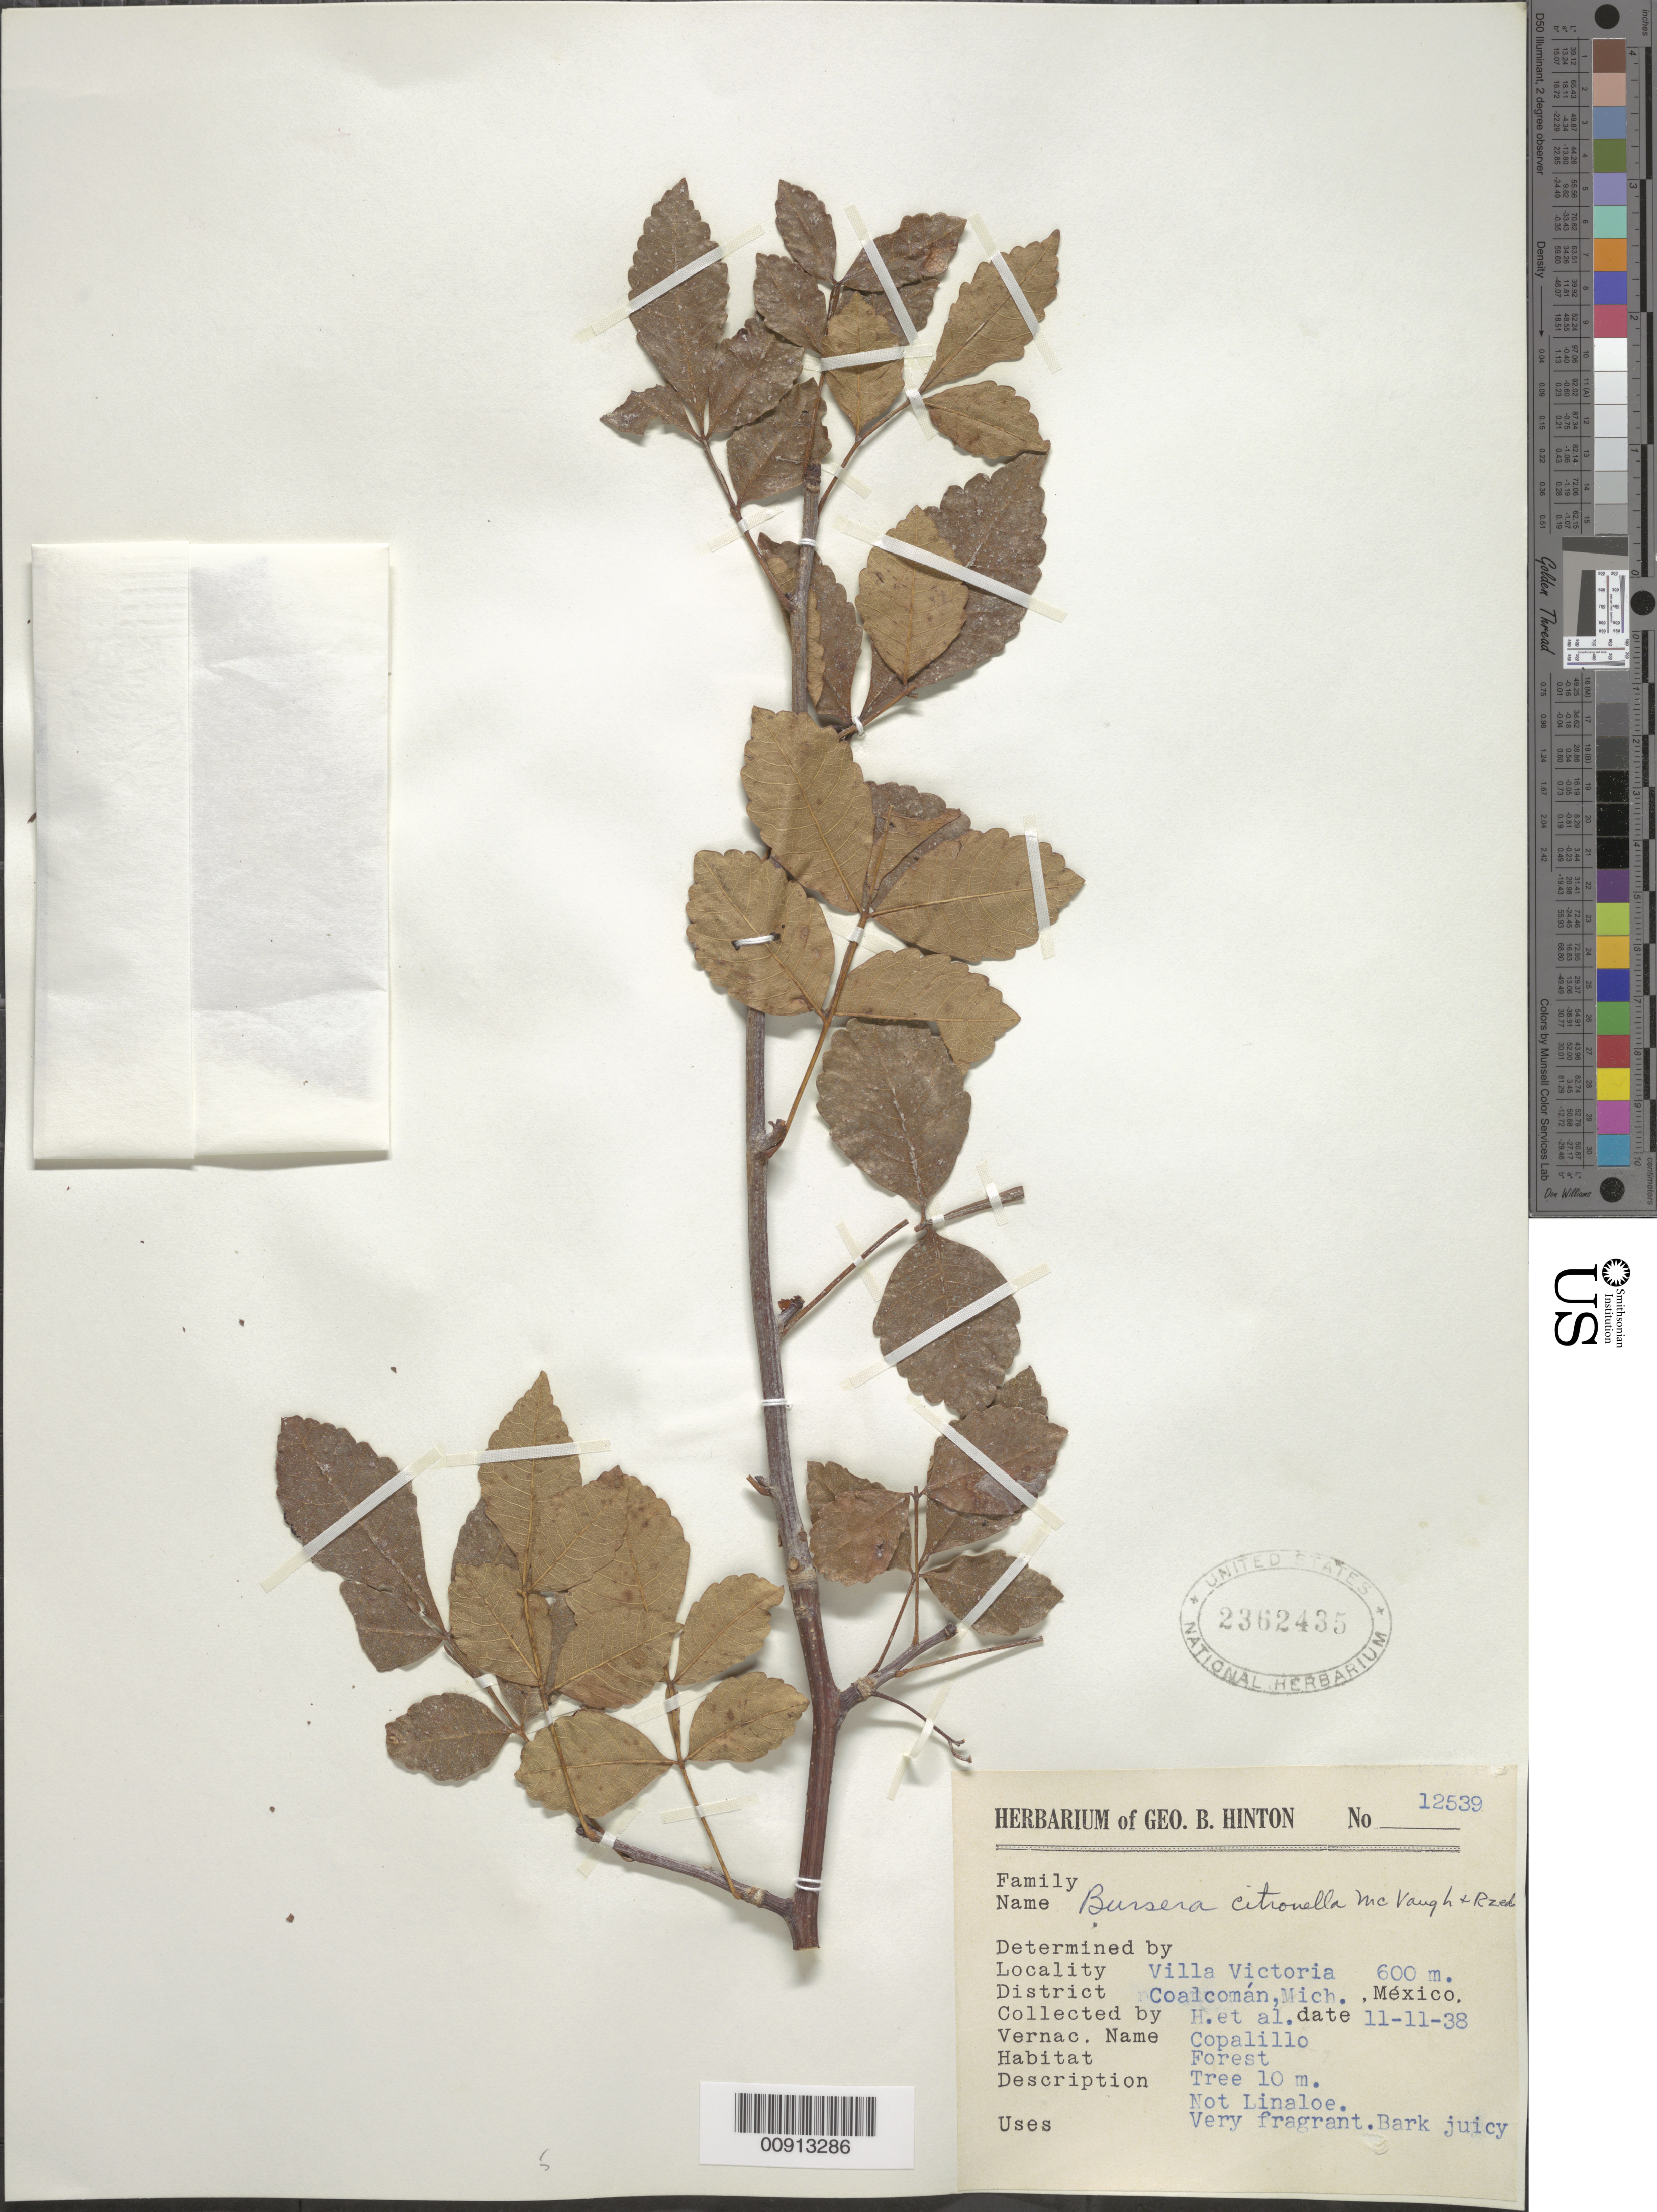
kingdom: Plantae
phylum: Tracheophyta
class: Magnoliopsida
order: Sapindales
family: Burseraceae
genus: Bursera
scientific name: Bursera citronella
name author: McVaugh & Rzed.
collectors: G. B. Hinton & et al.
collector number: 12539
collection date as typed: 11 Nov 1938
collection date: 1938-11-11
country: Mexico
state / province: Michoacán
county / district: Coalcomán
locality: Villa Victoria, District Coalcomán, Michoacán.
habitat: Forest.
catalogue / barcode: US 2362435